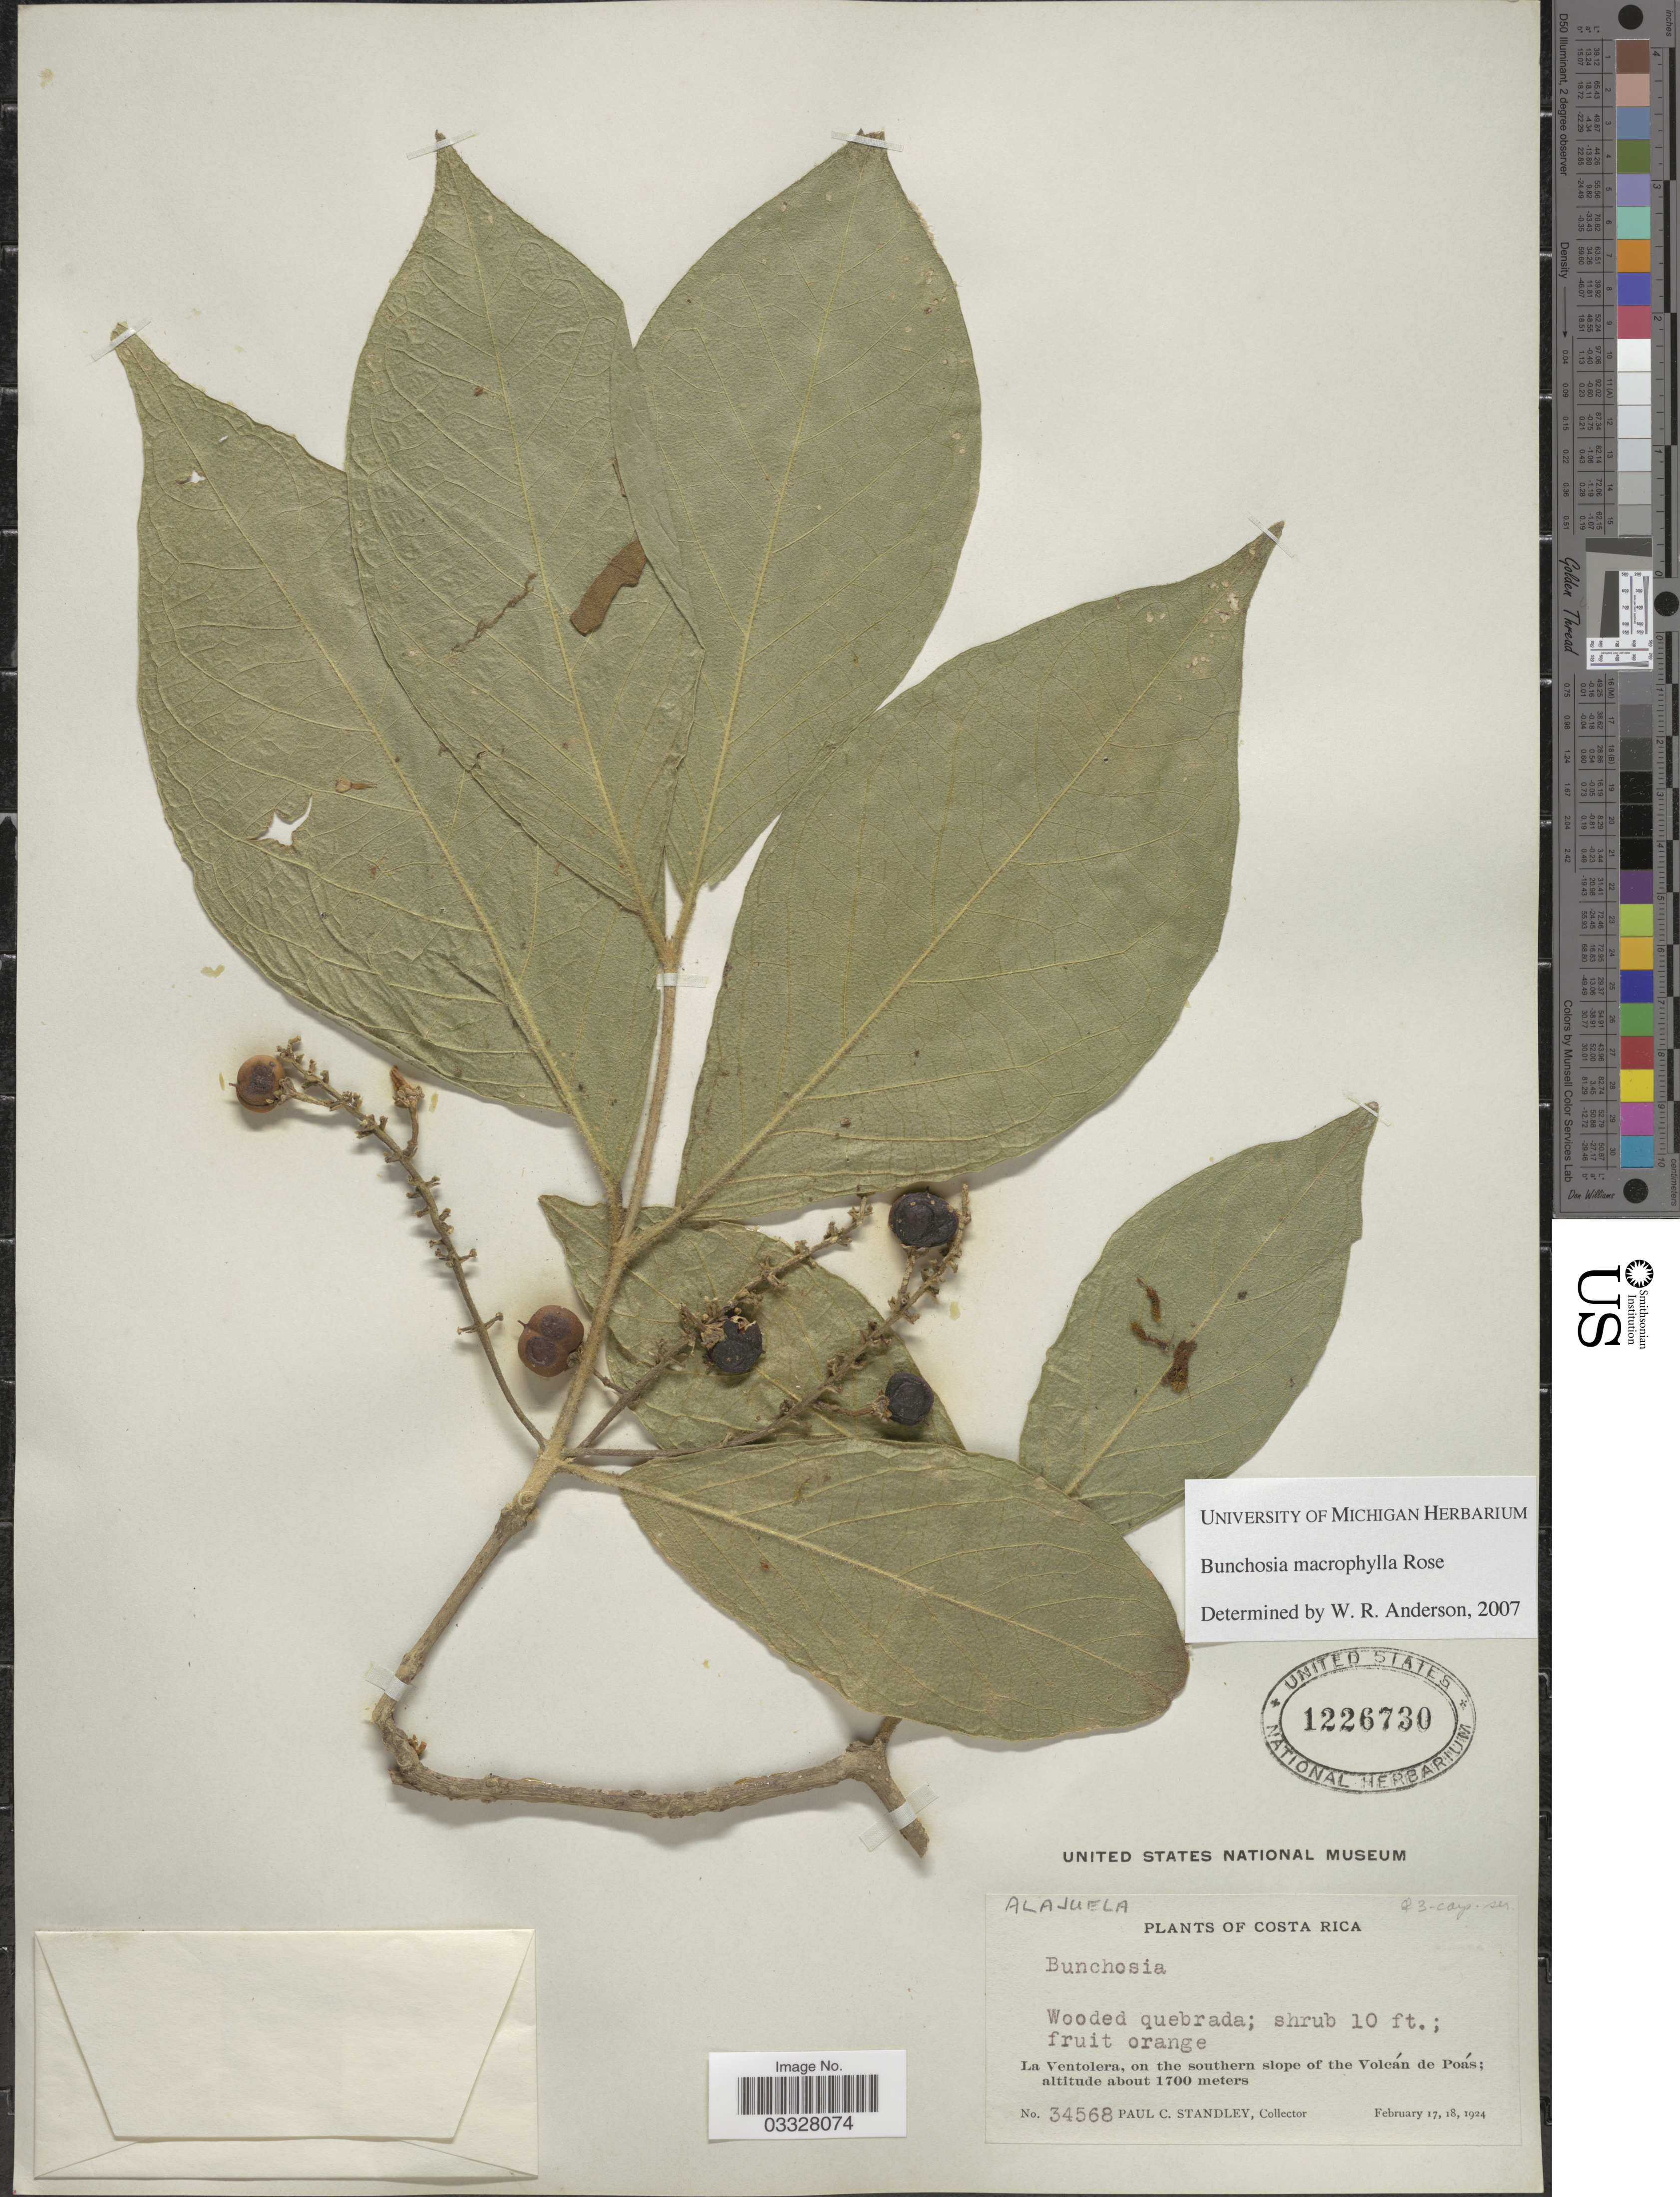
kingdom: Plantae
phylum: Tracheophyta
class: Magnoliopsida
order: Malpighiales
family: Malpighiaceae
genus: Bunchosia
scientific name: Bunchosia macrophylla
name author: Rose ex Donn. Sm. in Pittier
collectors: P. C. Standley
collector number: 34568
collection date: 1924-02-17/1924-02-18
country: Costa Rica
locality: La Ventolera, on the southern slope of the Volcán de Poás.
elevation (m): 1700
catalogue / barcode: US 1226730